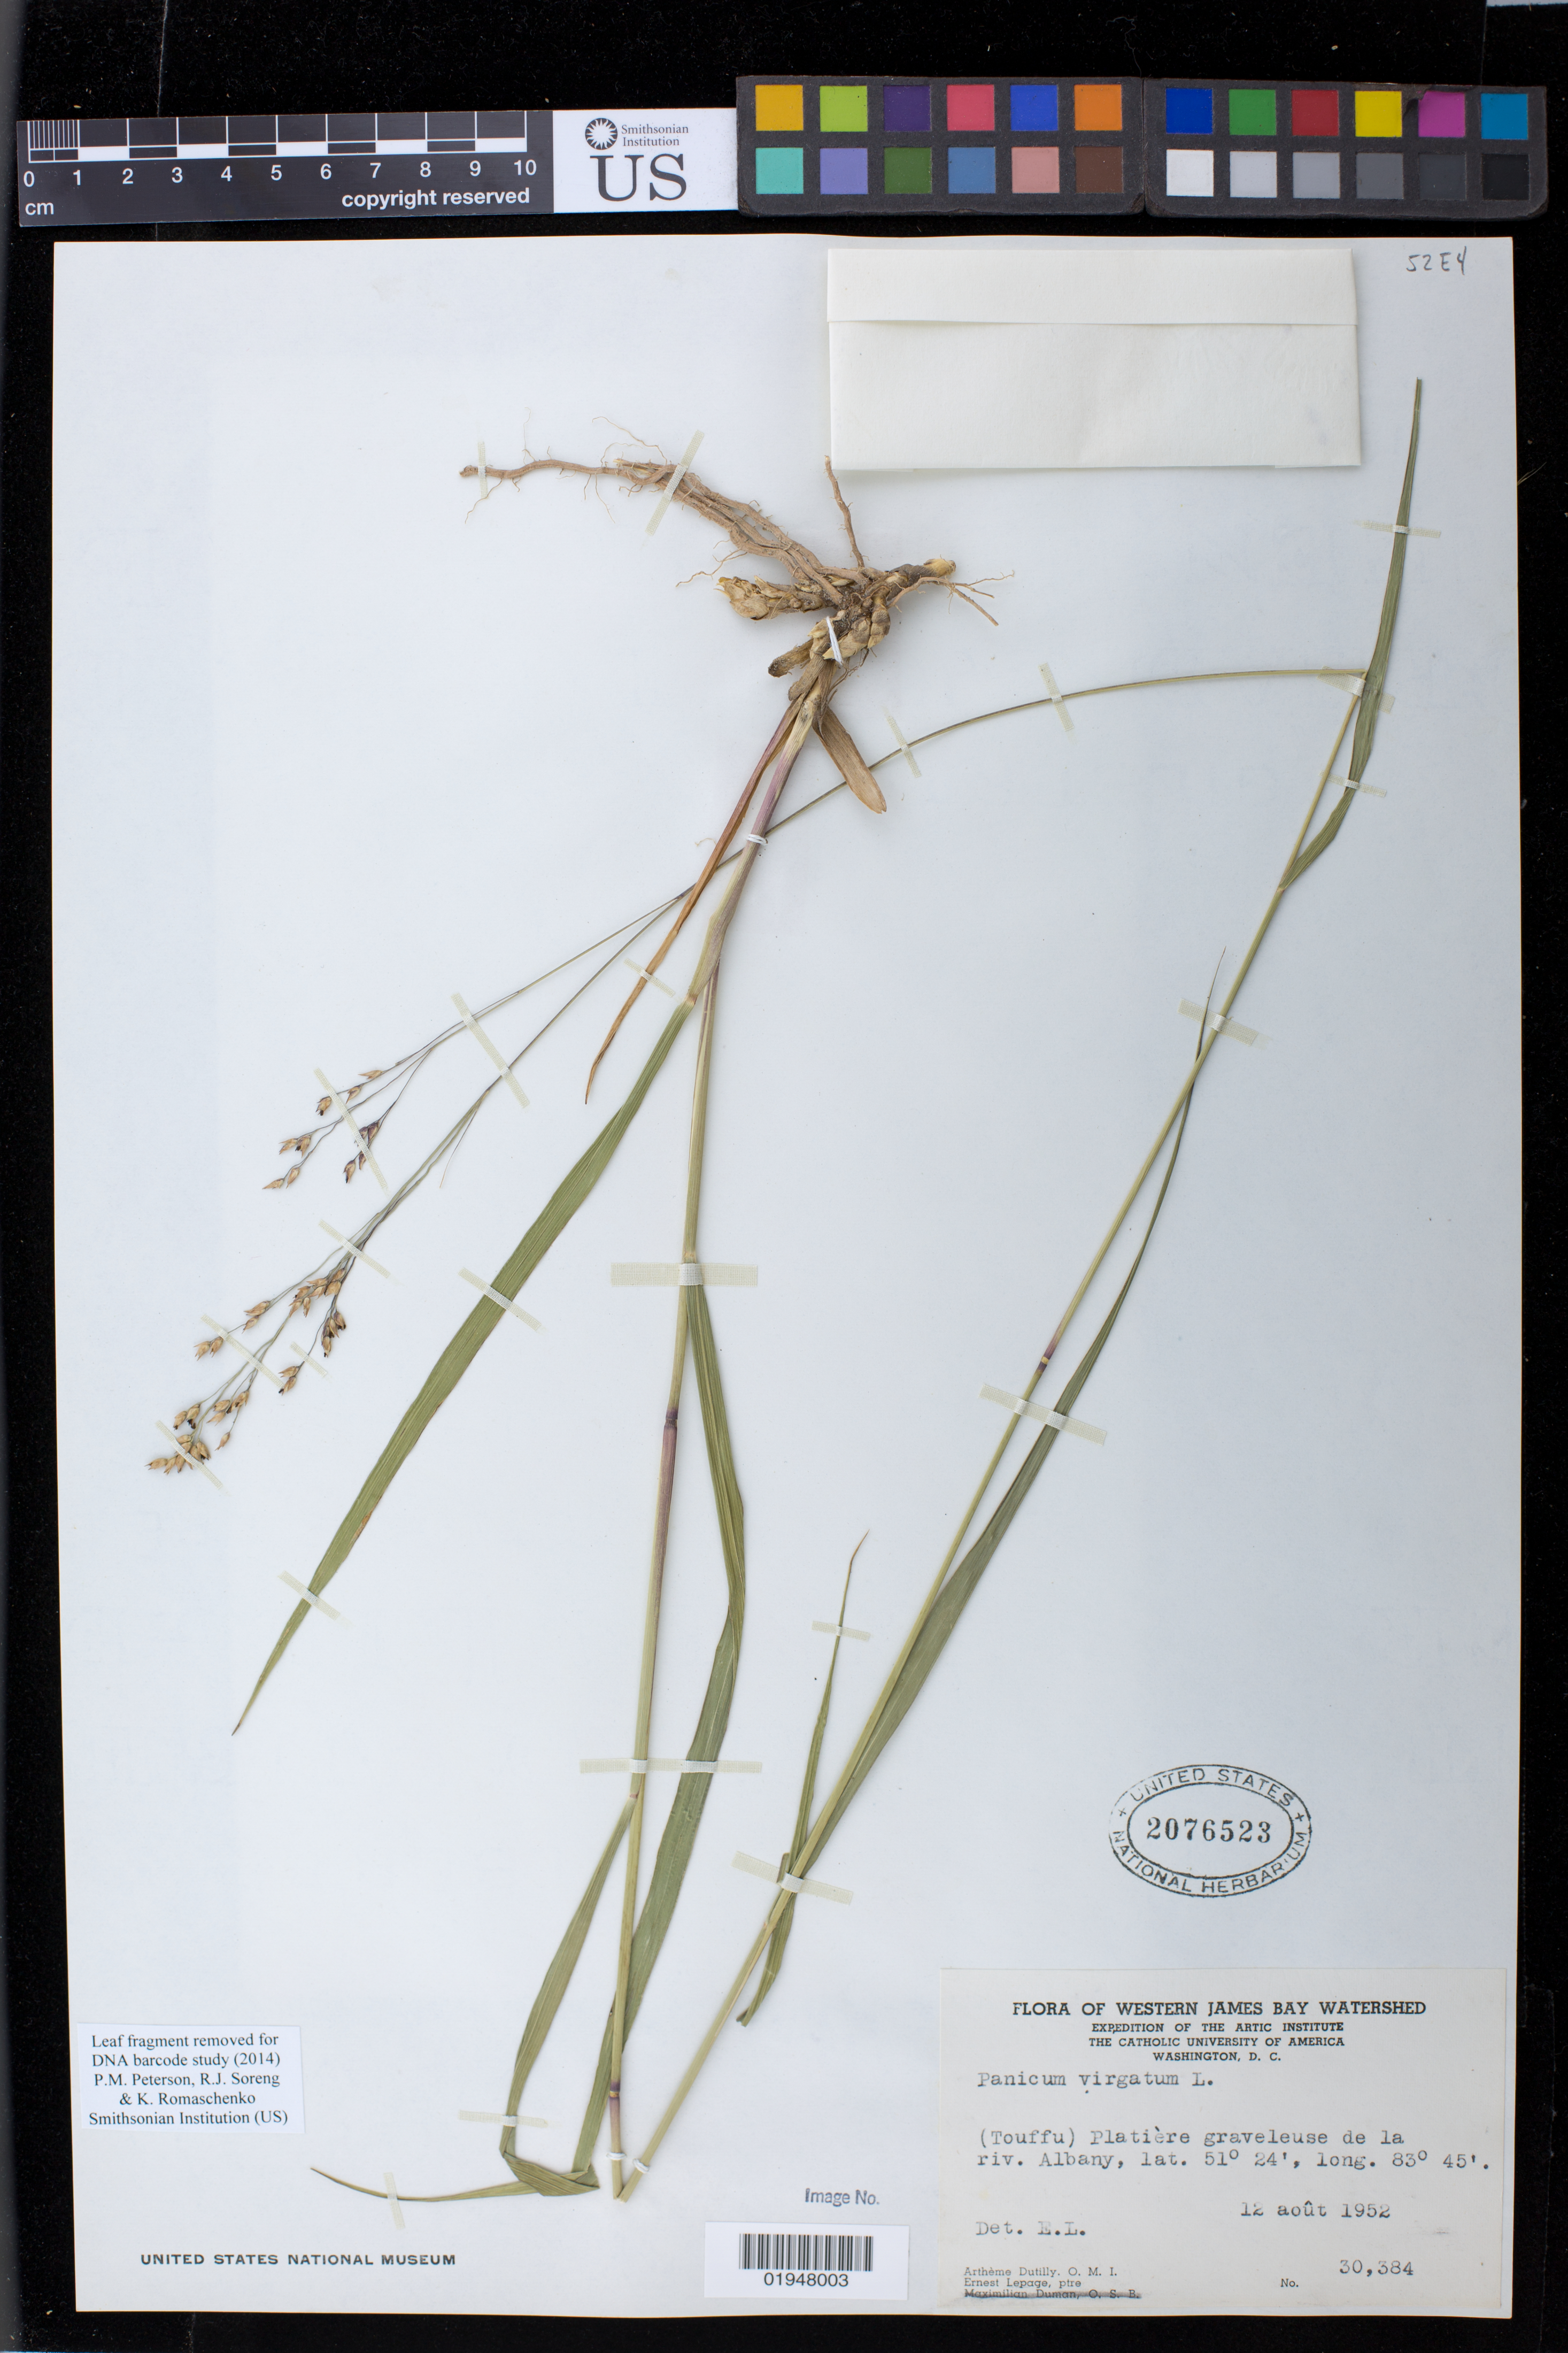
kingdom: Plantae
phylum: Tracheophyta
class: Liliopsida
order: Poales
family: Poaceae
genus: Panicum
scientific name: Panicum virgatum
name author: L.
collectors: A. Dutilly & E. Lepage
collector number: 30384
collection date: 1952-08-12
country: Canada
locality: Western James Bay Watershed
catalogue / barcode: US 2076523